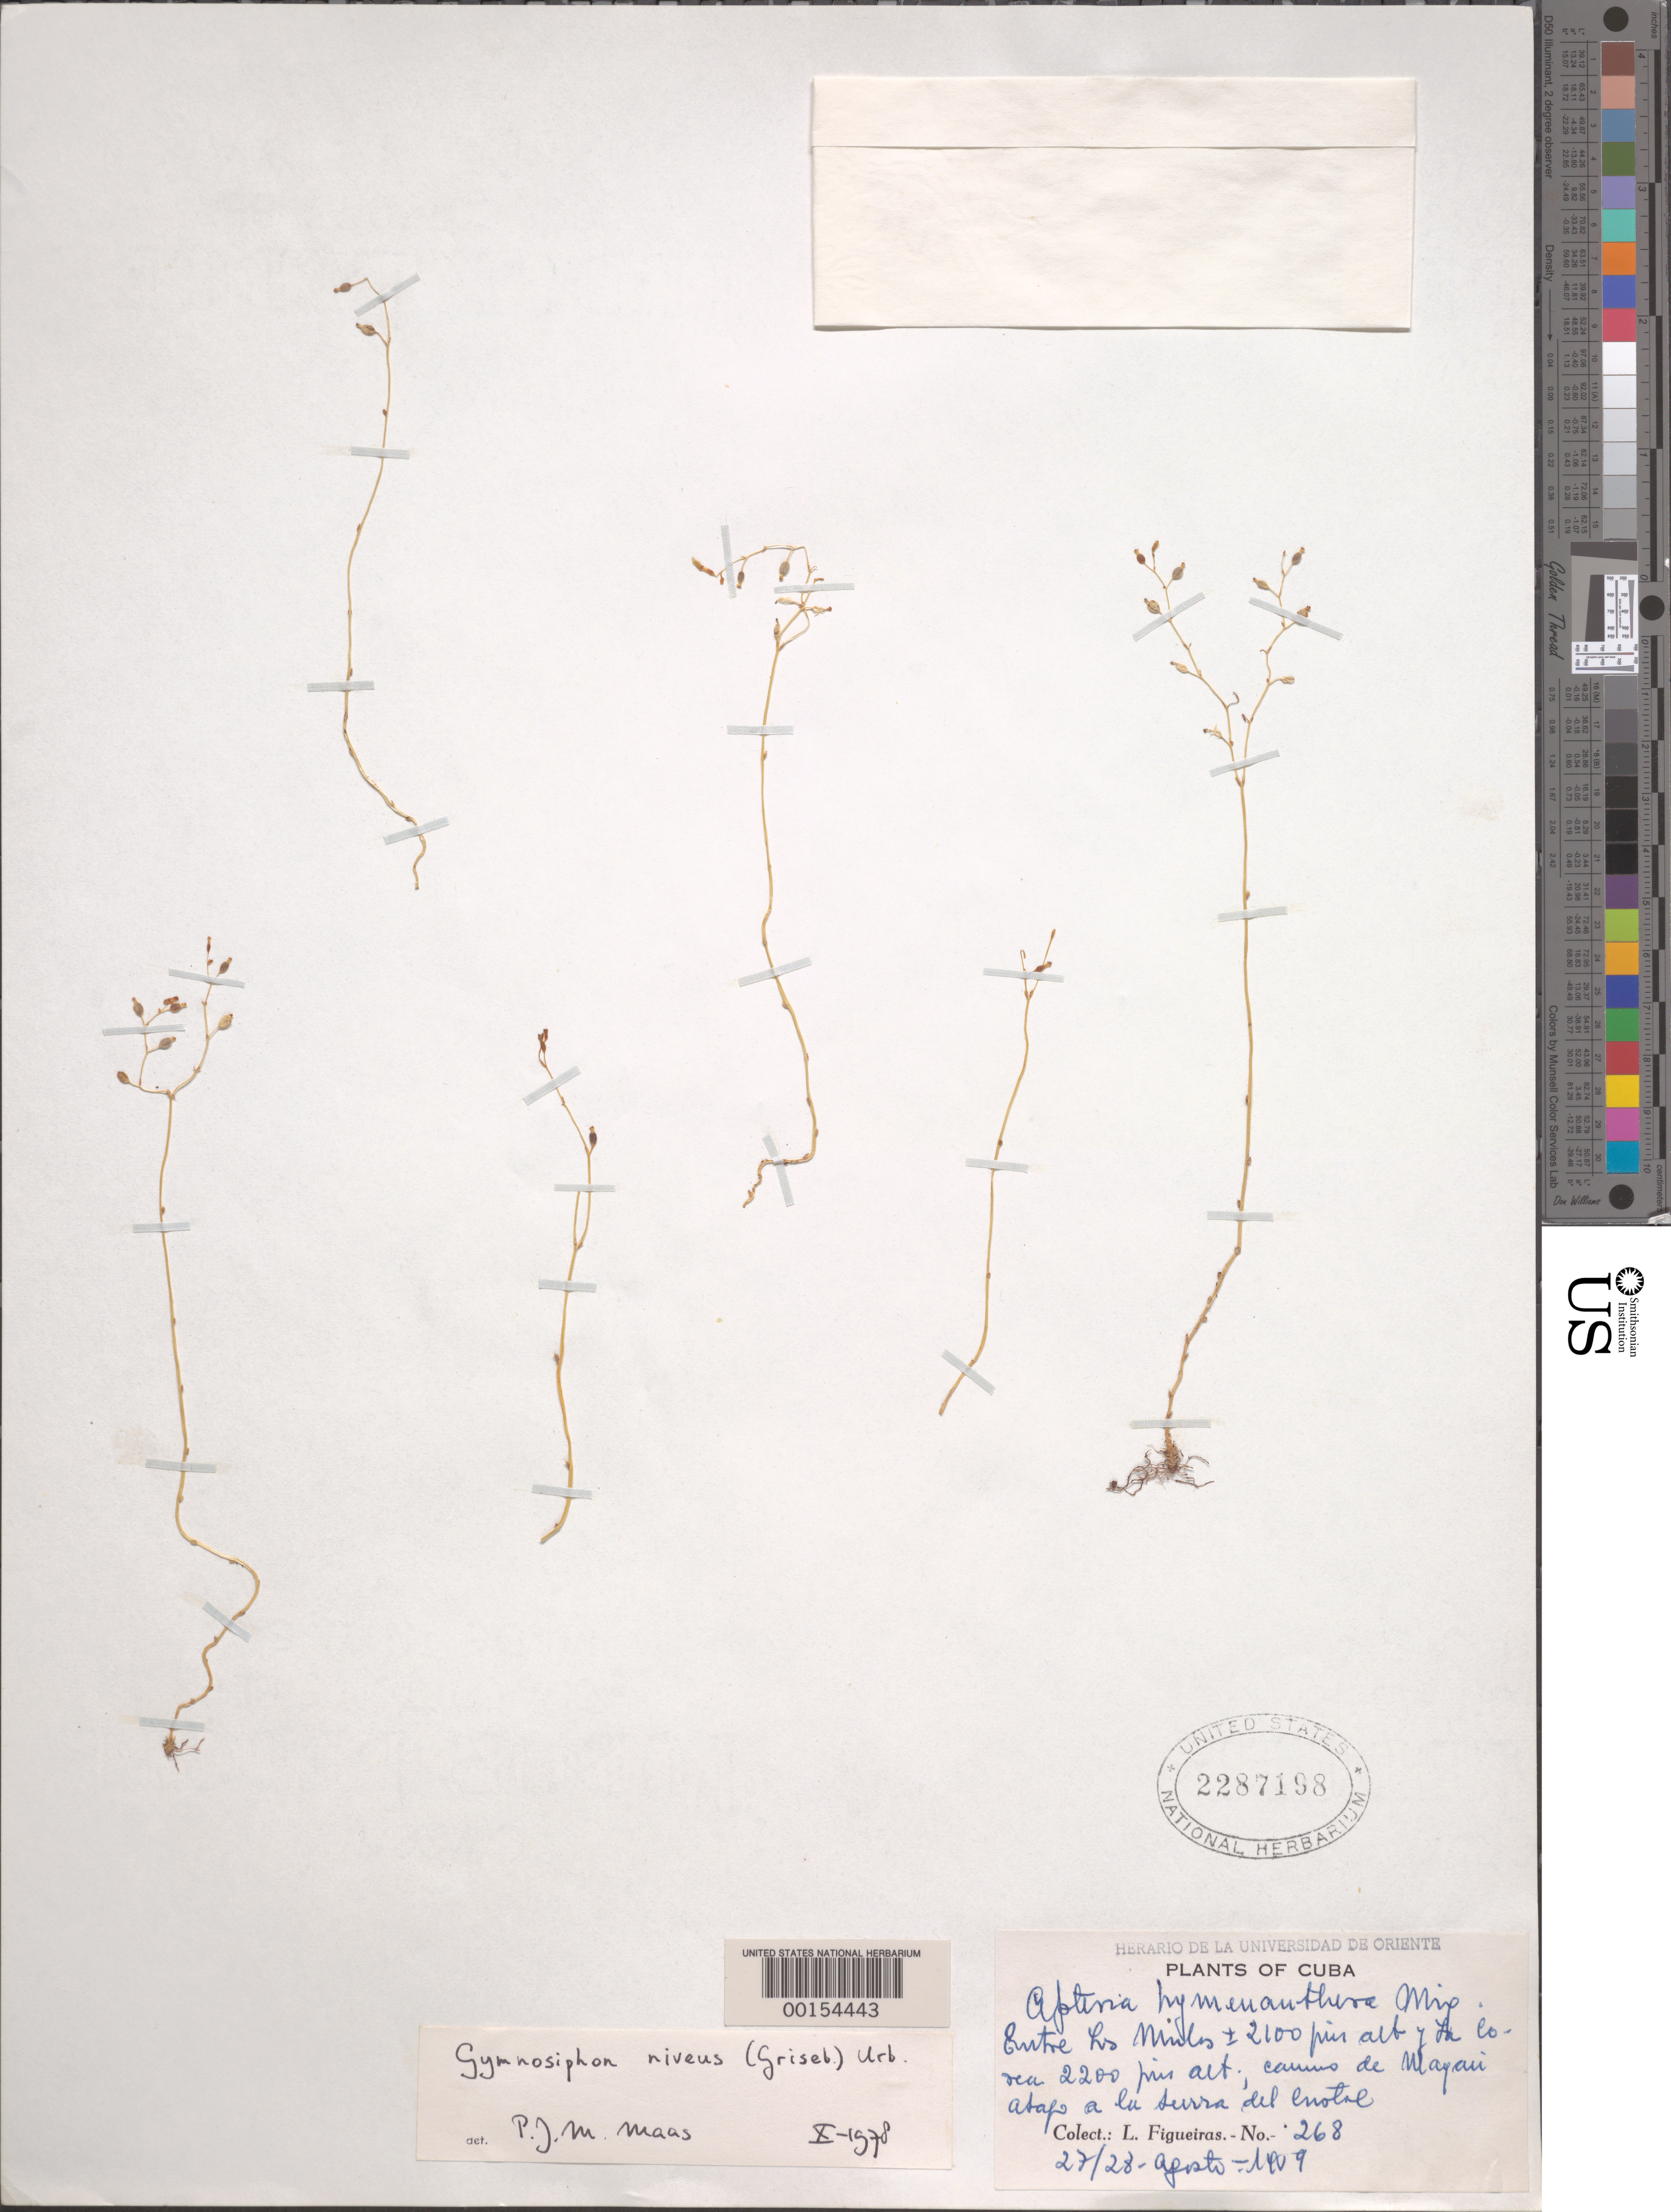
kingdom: Plantae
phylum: Tracheophyta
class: Liliopsida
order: Dioscoreales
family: Burmanniaceae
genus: Gymnosiphon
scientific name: Gymnosiphon niveus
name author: (Griseb.) Urb.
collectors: M. López Figueiras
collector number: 268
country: Cuba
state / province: Oriente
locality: Entre Las Milos y La Corea, camino de Mayari abajo a la Sierra del Cristal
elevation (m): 2100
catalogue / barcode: US 2287198